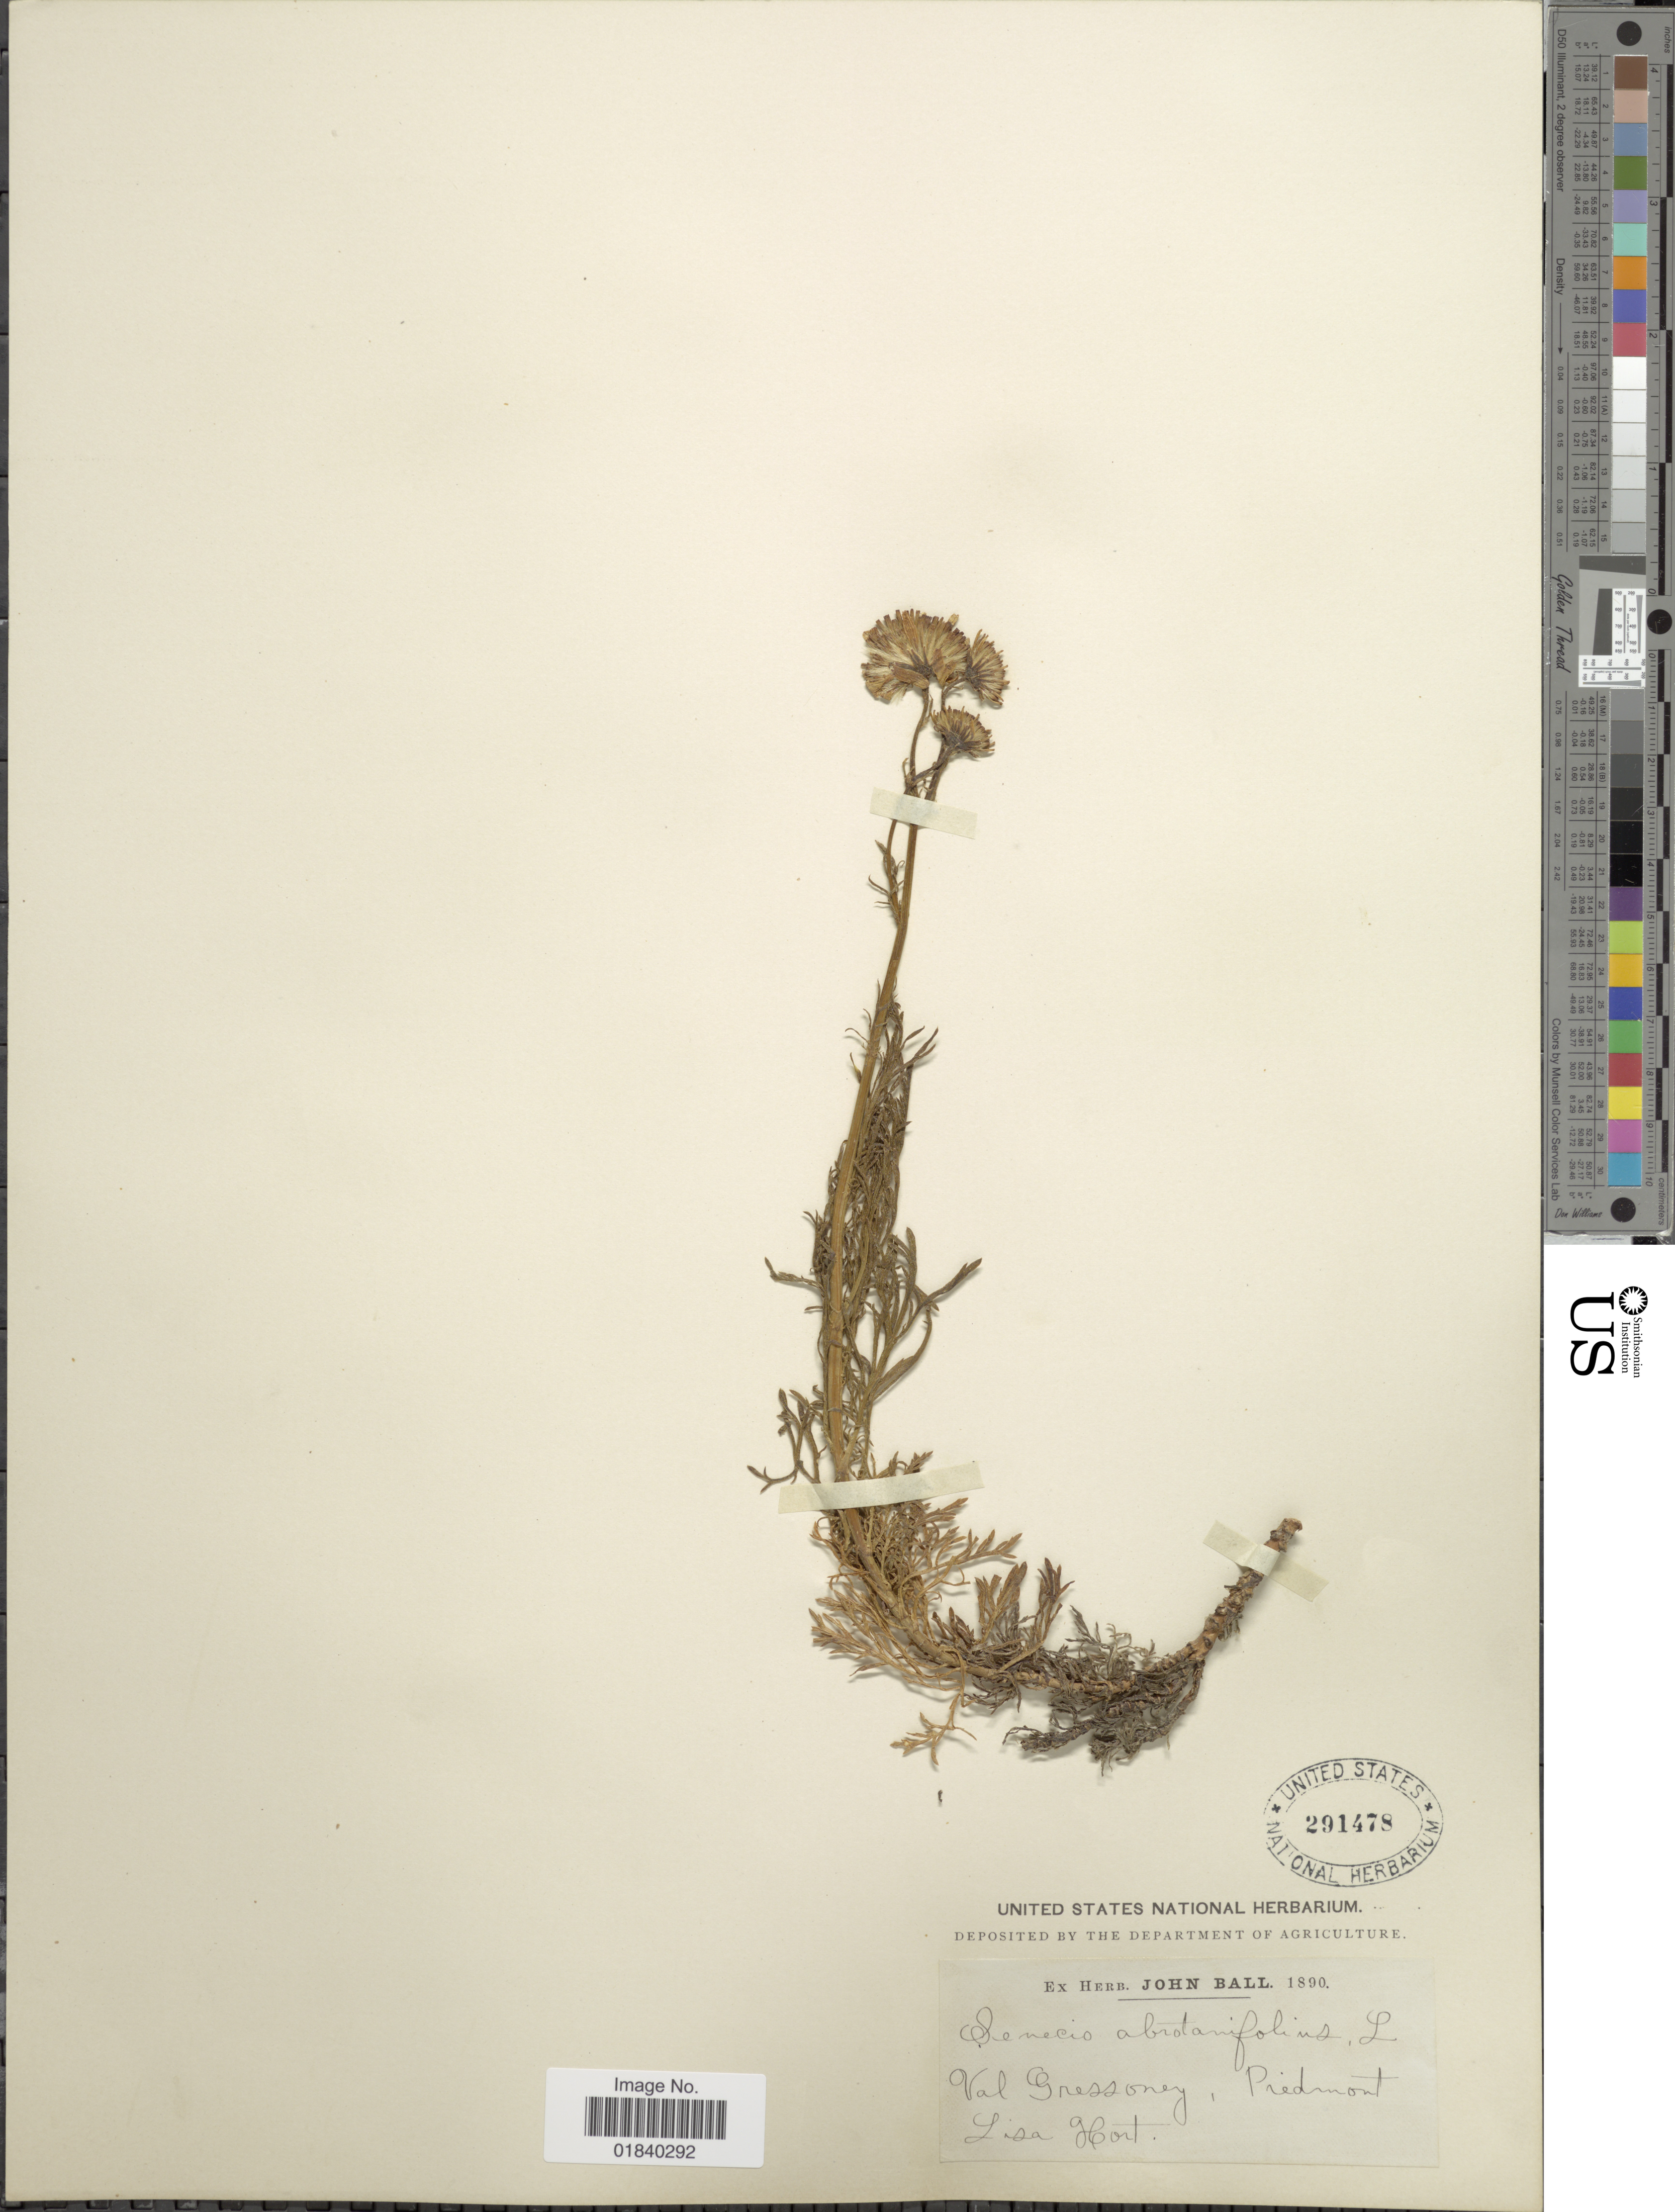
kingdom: Plantae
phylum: Tracheophyta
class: Magnoliopsida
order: Asterales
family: Asteraceae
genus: Jacobaea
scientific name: Jacobaea abrotanifolia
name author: (L.) Moench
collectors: L. Short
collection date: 1890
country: Italy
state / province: Piedmont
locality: Val Gressoney, Piedmont.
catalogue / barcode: US 291478